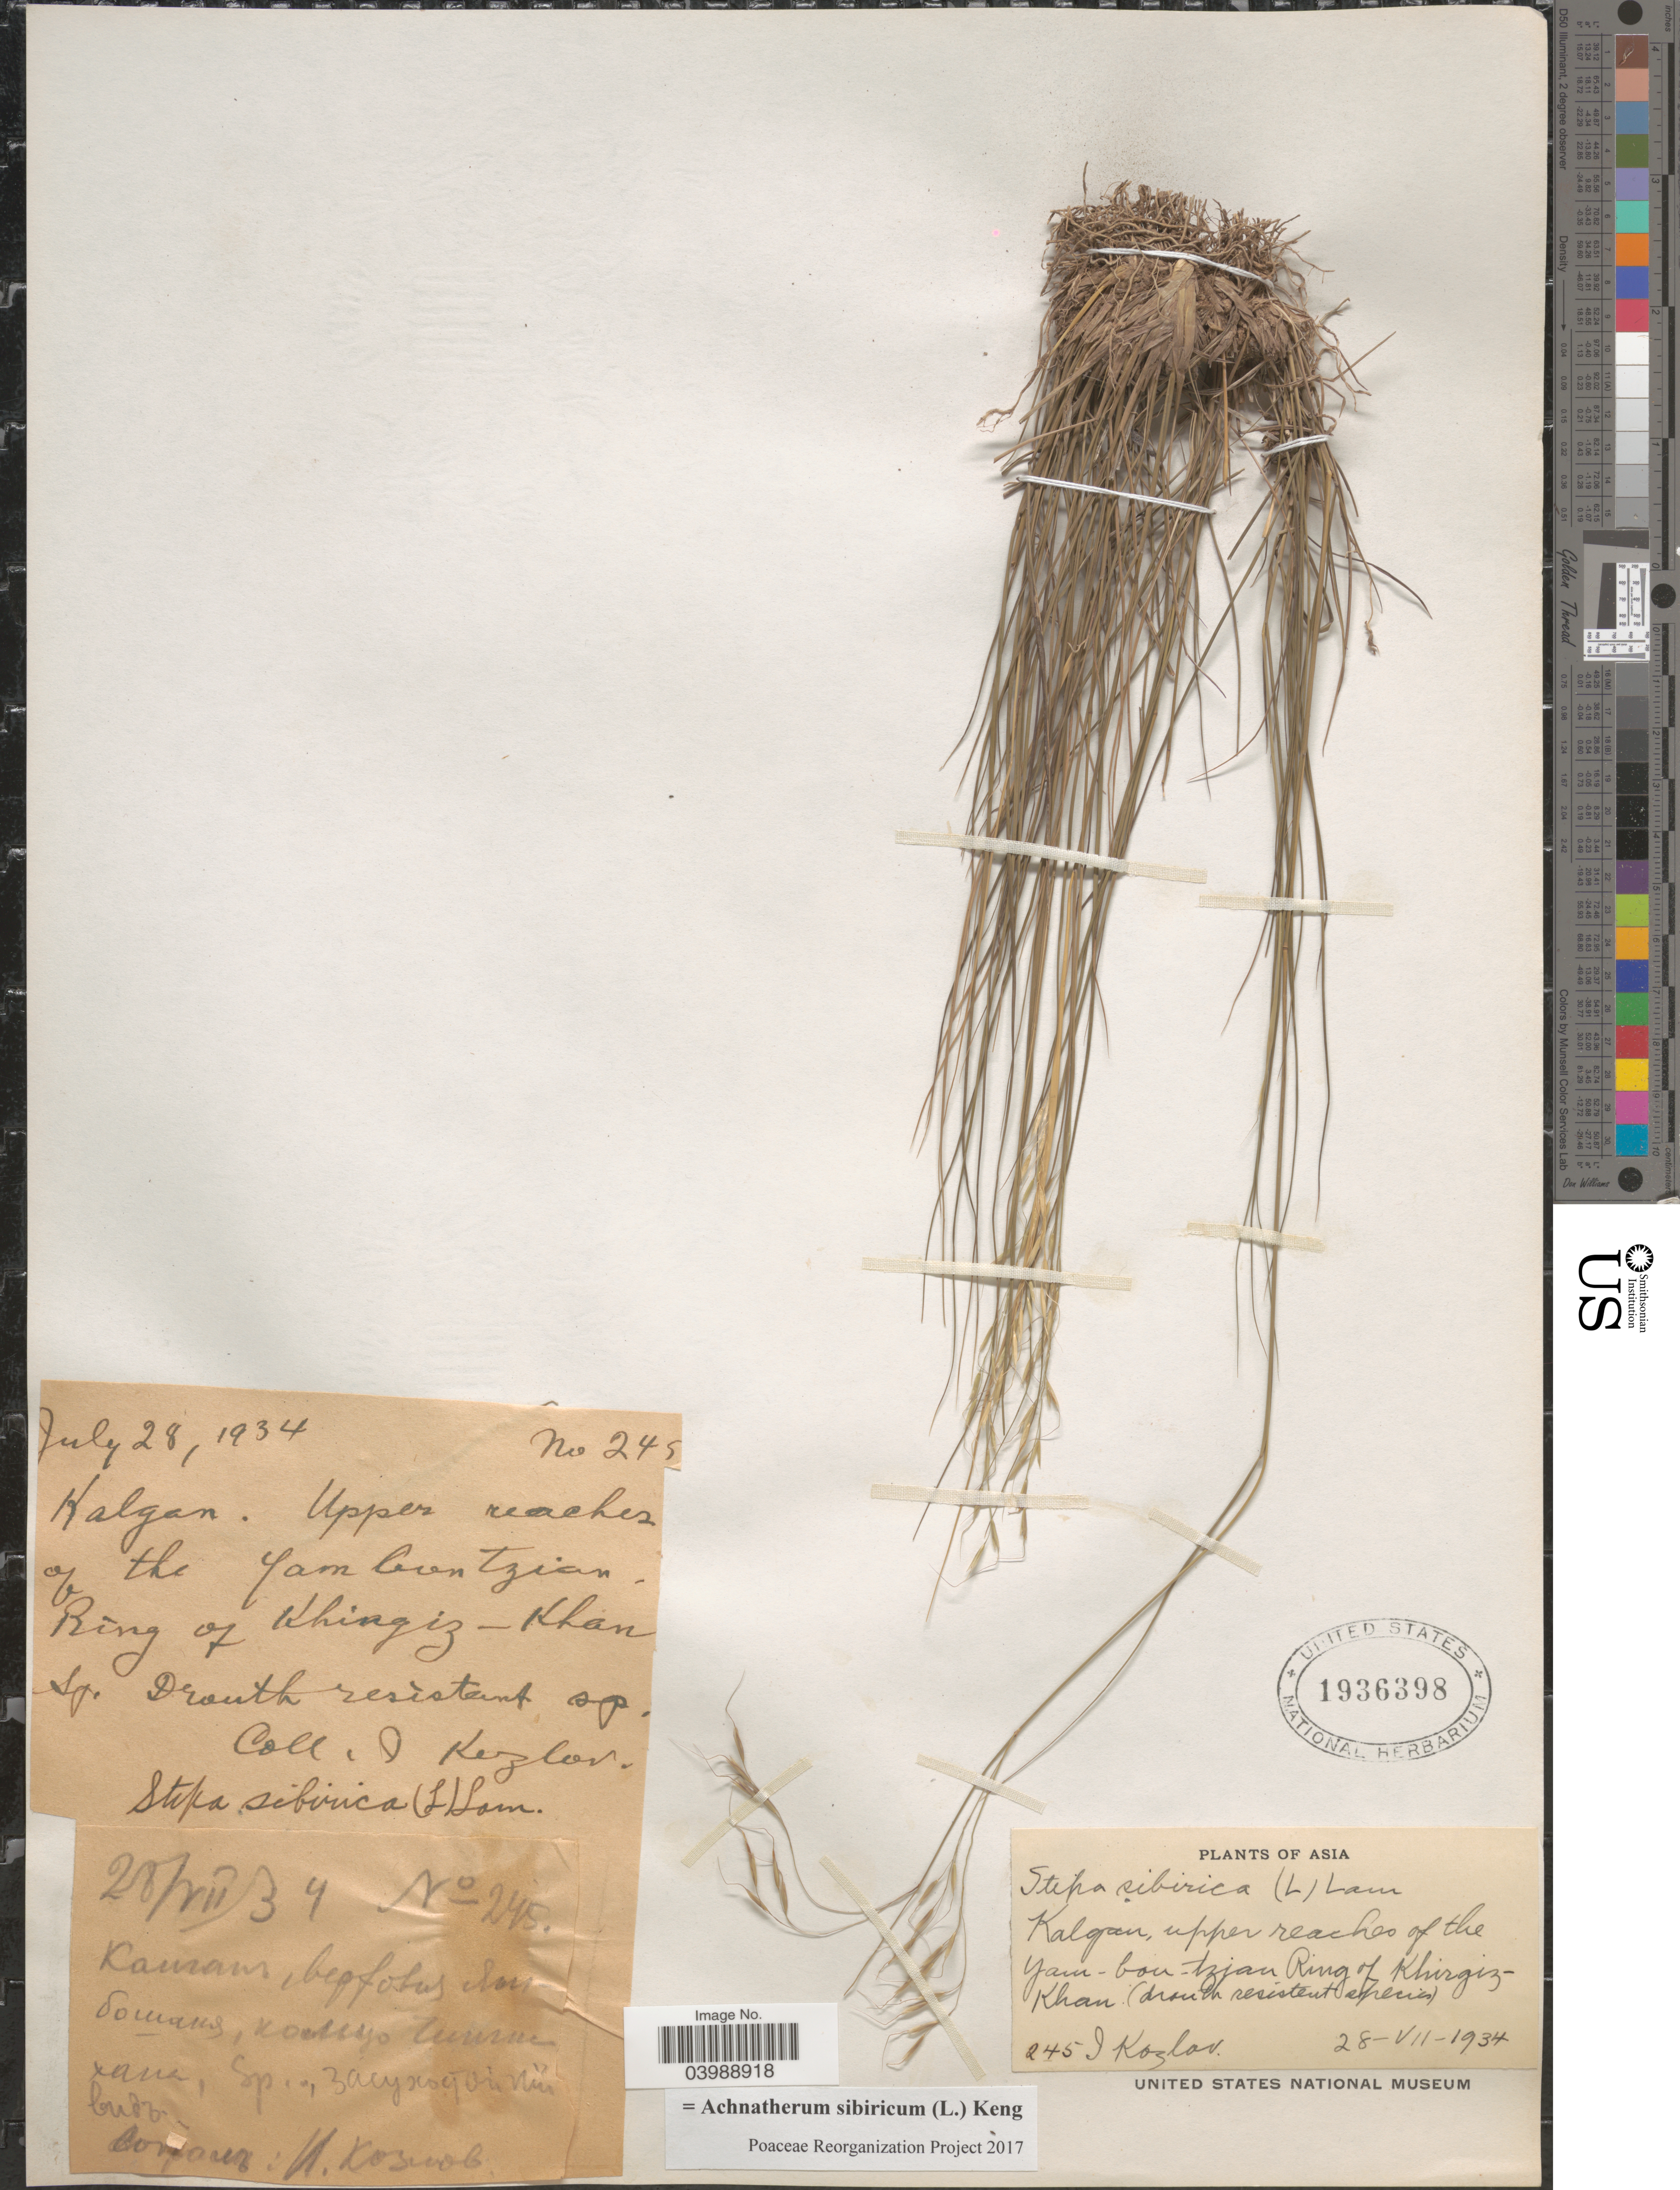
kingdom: Plantae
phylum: Tracheophyta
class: Liliopsida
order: Poales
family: Poaceae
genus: Achnatherum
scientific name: Achnatherum sibiricum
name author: (L.) Keng ex Tzvelev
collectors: I. Kozlov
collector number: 245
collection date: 1934-07-28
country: China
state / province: Hebei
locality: Kalgan, upper reaches of the Yam-bon-Tzian. Ring of Khirgiz-Khan.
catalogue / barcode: US 1936398